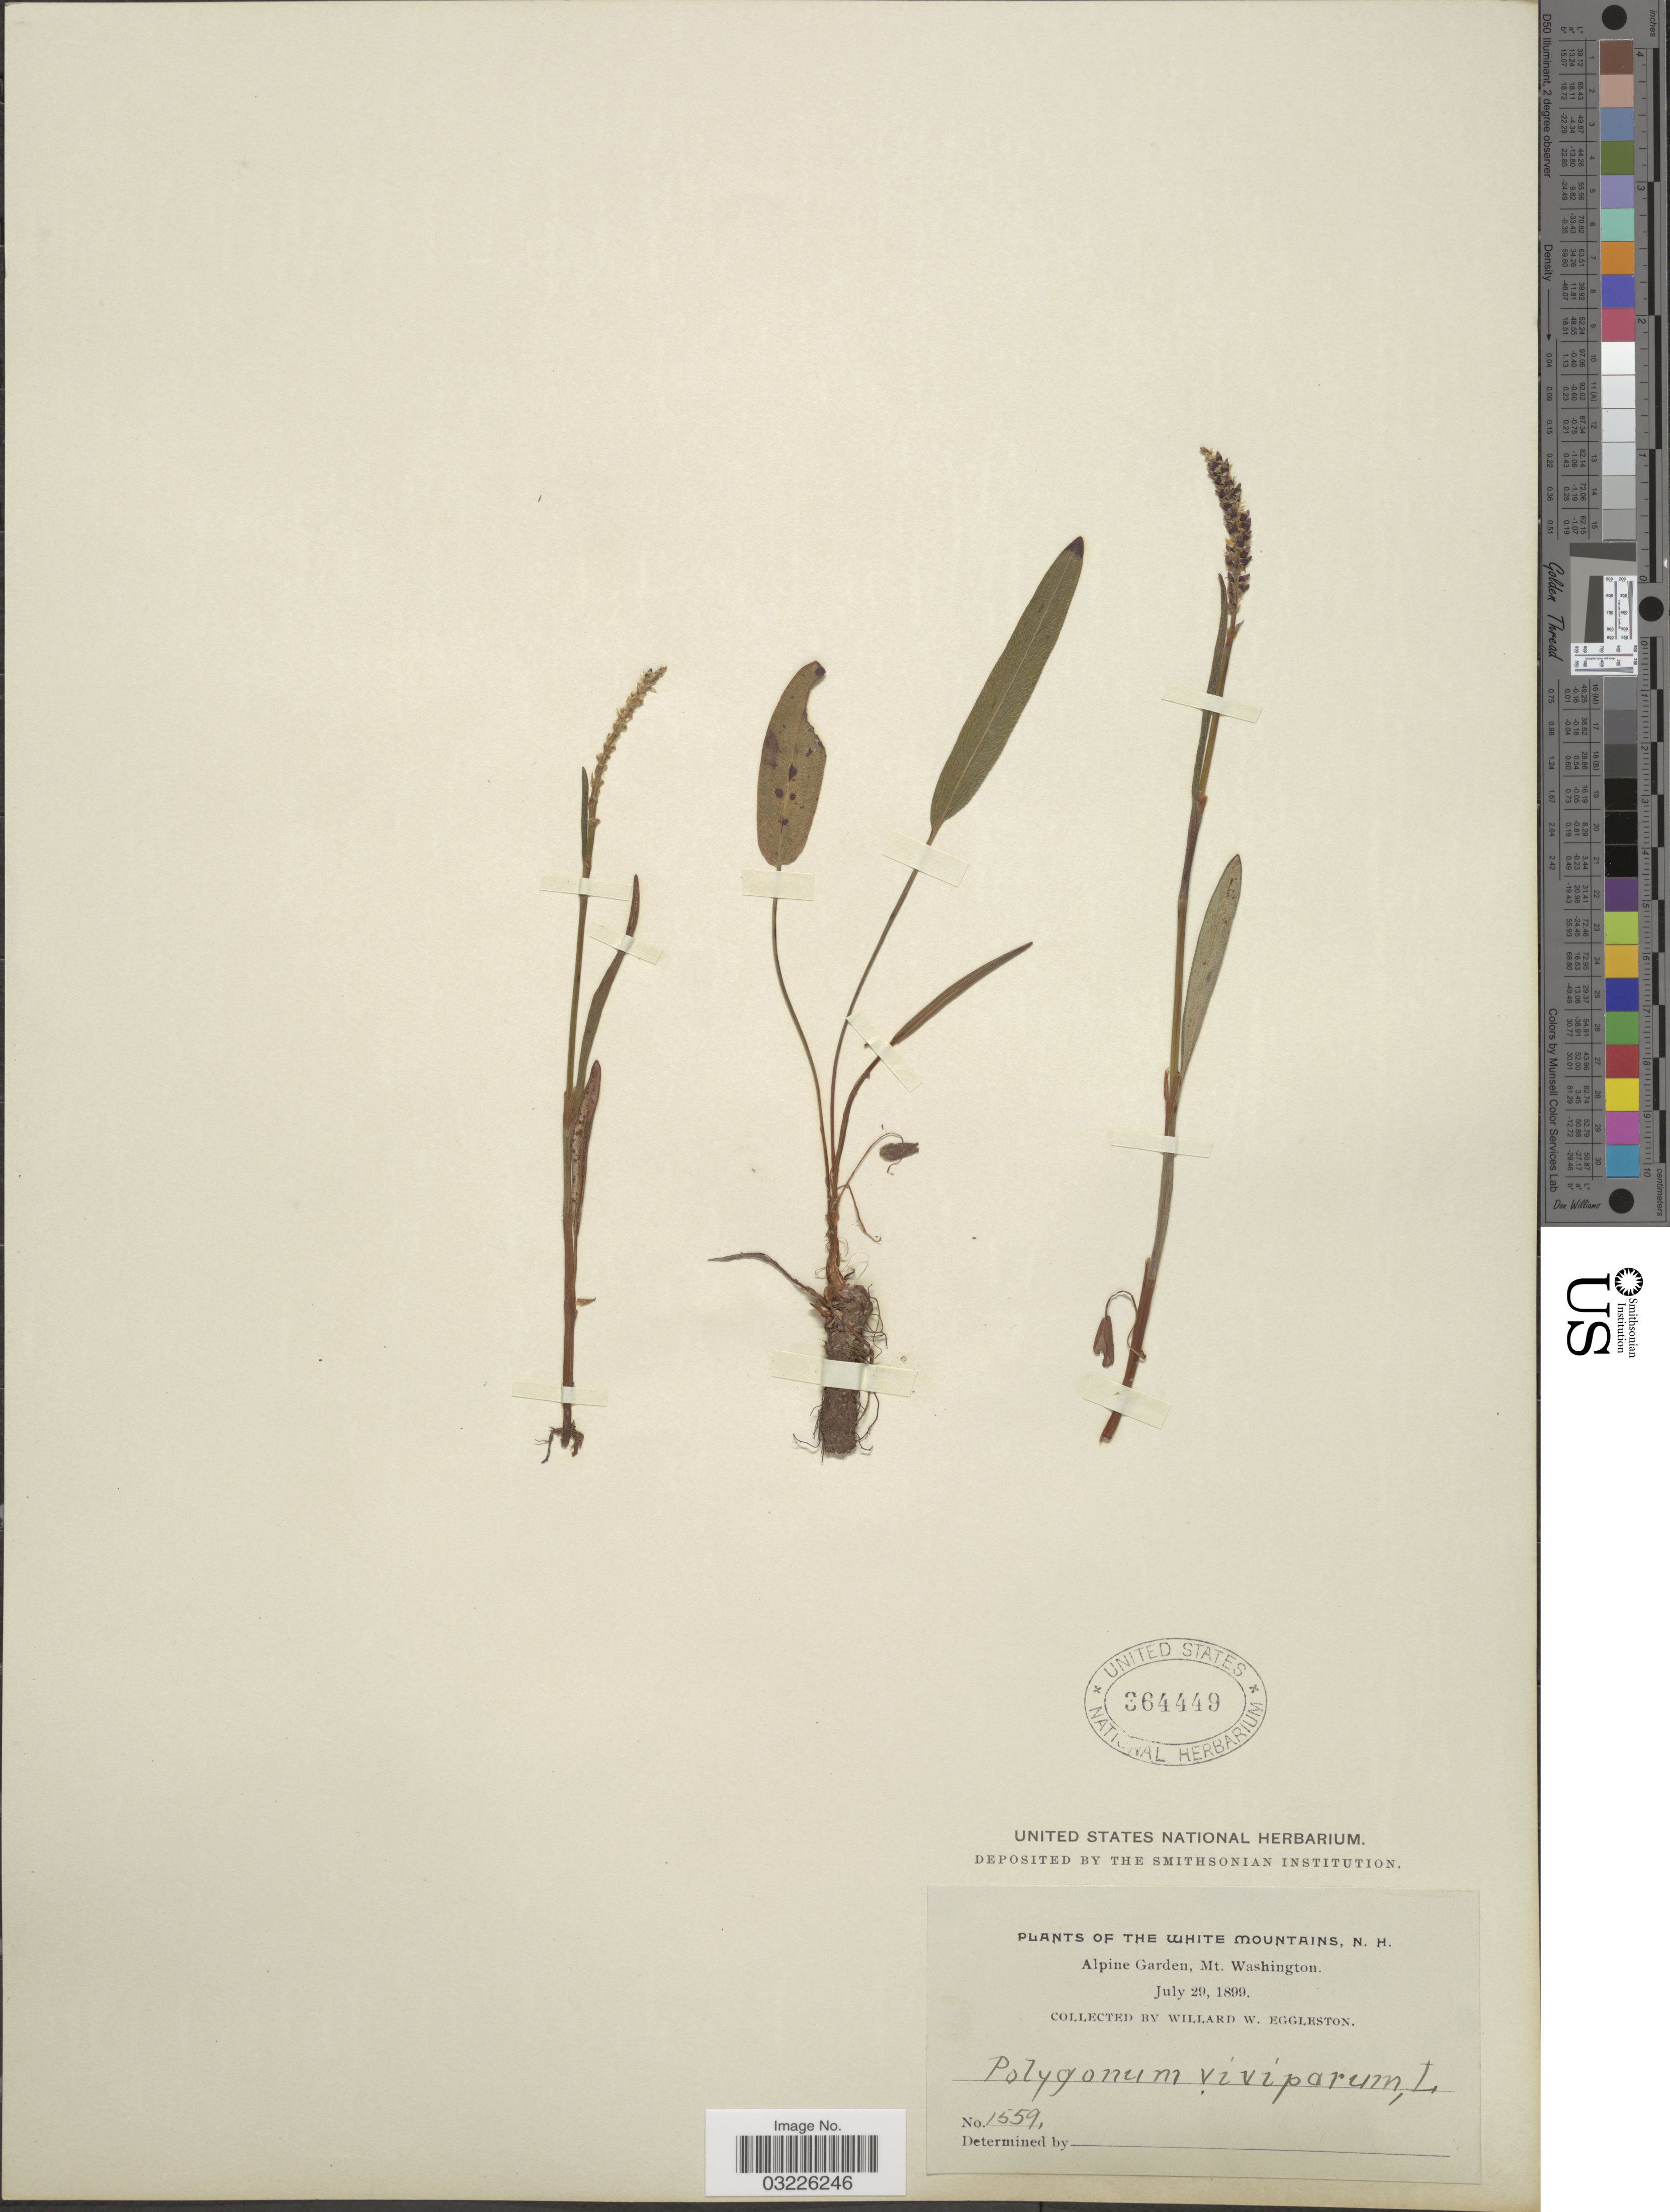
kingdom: Plantae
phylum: Tracheophyta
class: Magnoliopsida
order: Caryophyllales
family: Polygonaceae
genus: Bistorta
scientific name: Bistorta vivipara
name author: (L.) Delarbre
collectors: W. W. Eggleston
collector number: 1559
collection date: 1899-07-29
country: United States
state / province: New Hampshire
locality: The White Mountains, Alpine Garden, Mt. Washington.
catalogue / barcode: US 364449